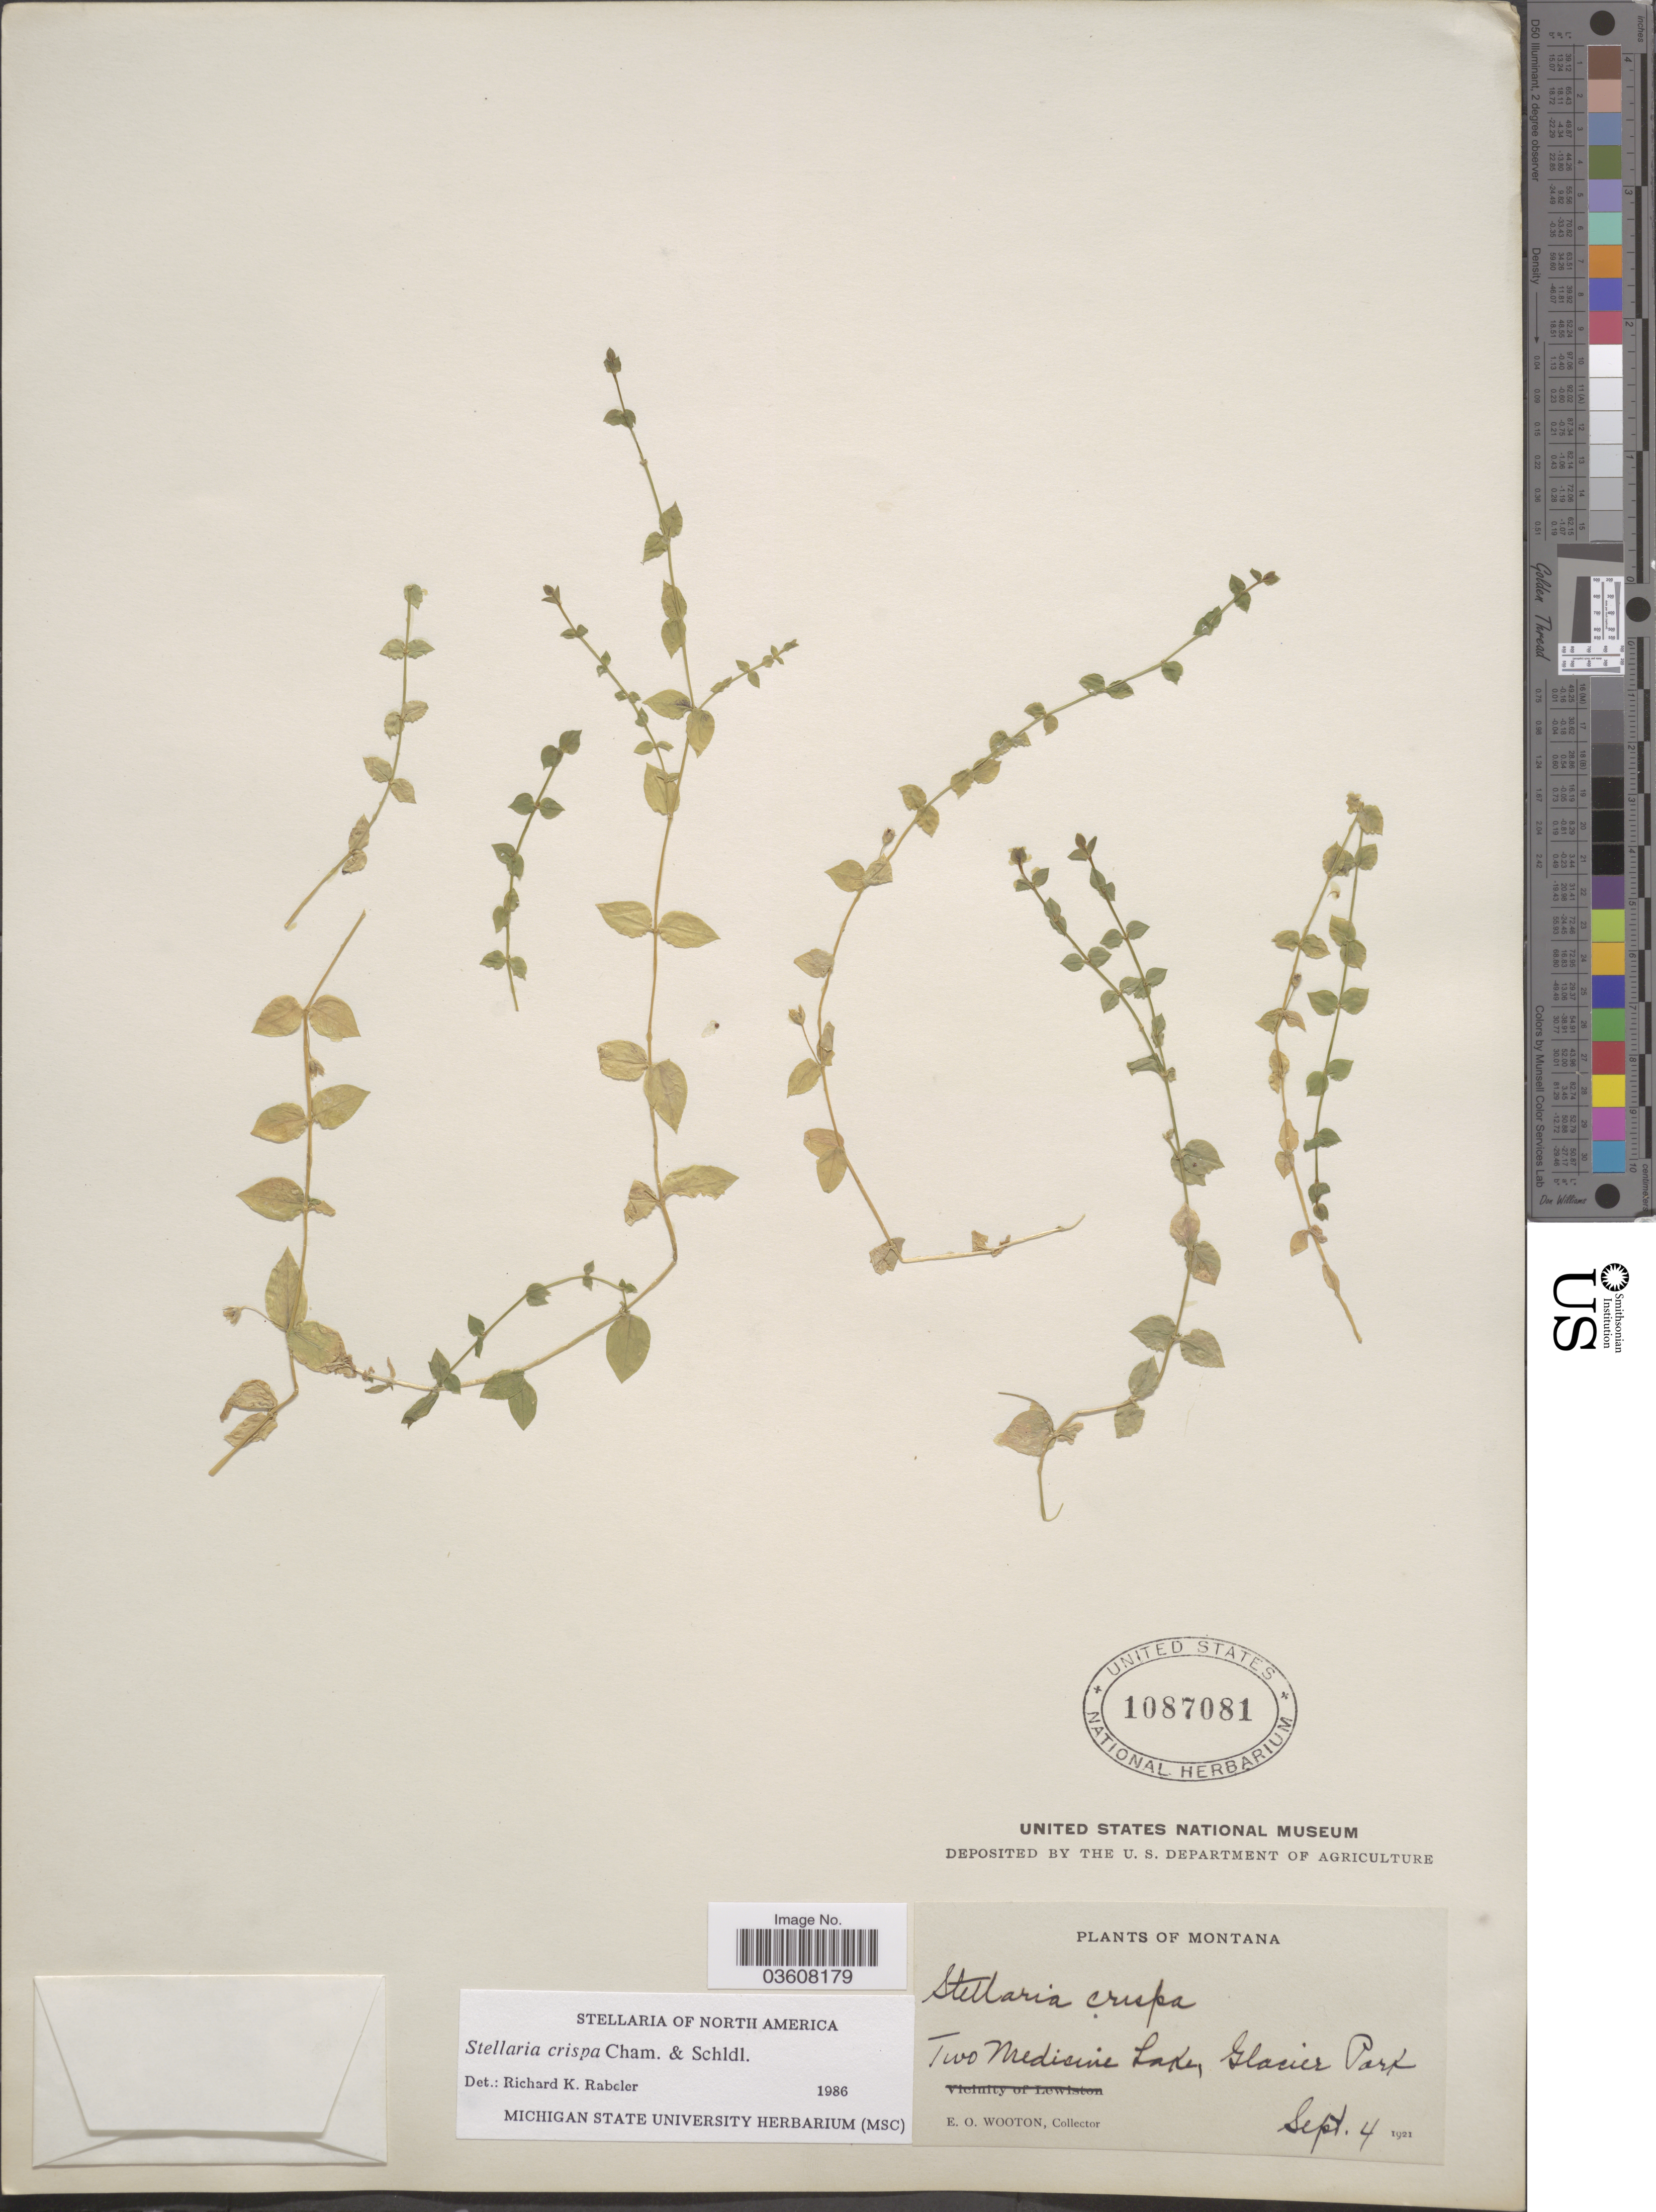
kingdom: Plantae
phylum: Tracheophyta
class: Magnoliopsida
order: Caryophyllales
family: Caryophyllaceae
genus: Stellaria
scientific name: Stellaria crispa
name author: Cham. & Schltdl.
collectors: E. O. Wooton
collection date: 1921-09-04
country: United States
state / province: Montana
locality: Two Medicine Lake, Glacier Park.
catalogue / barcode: US 1087081